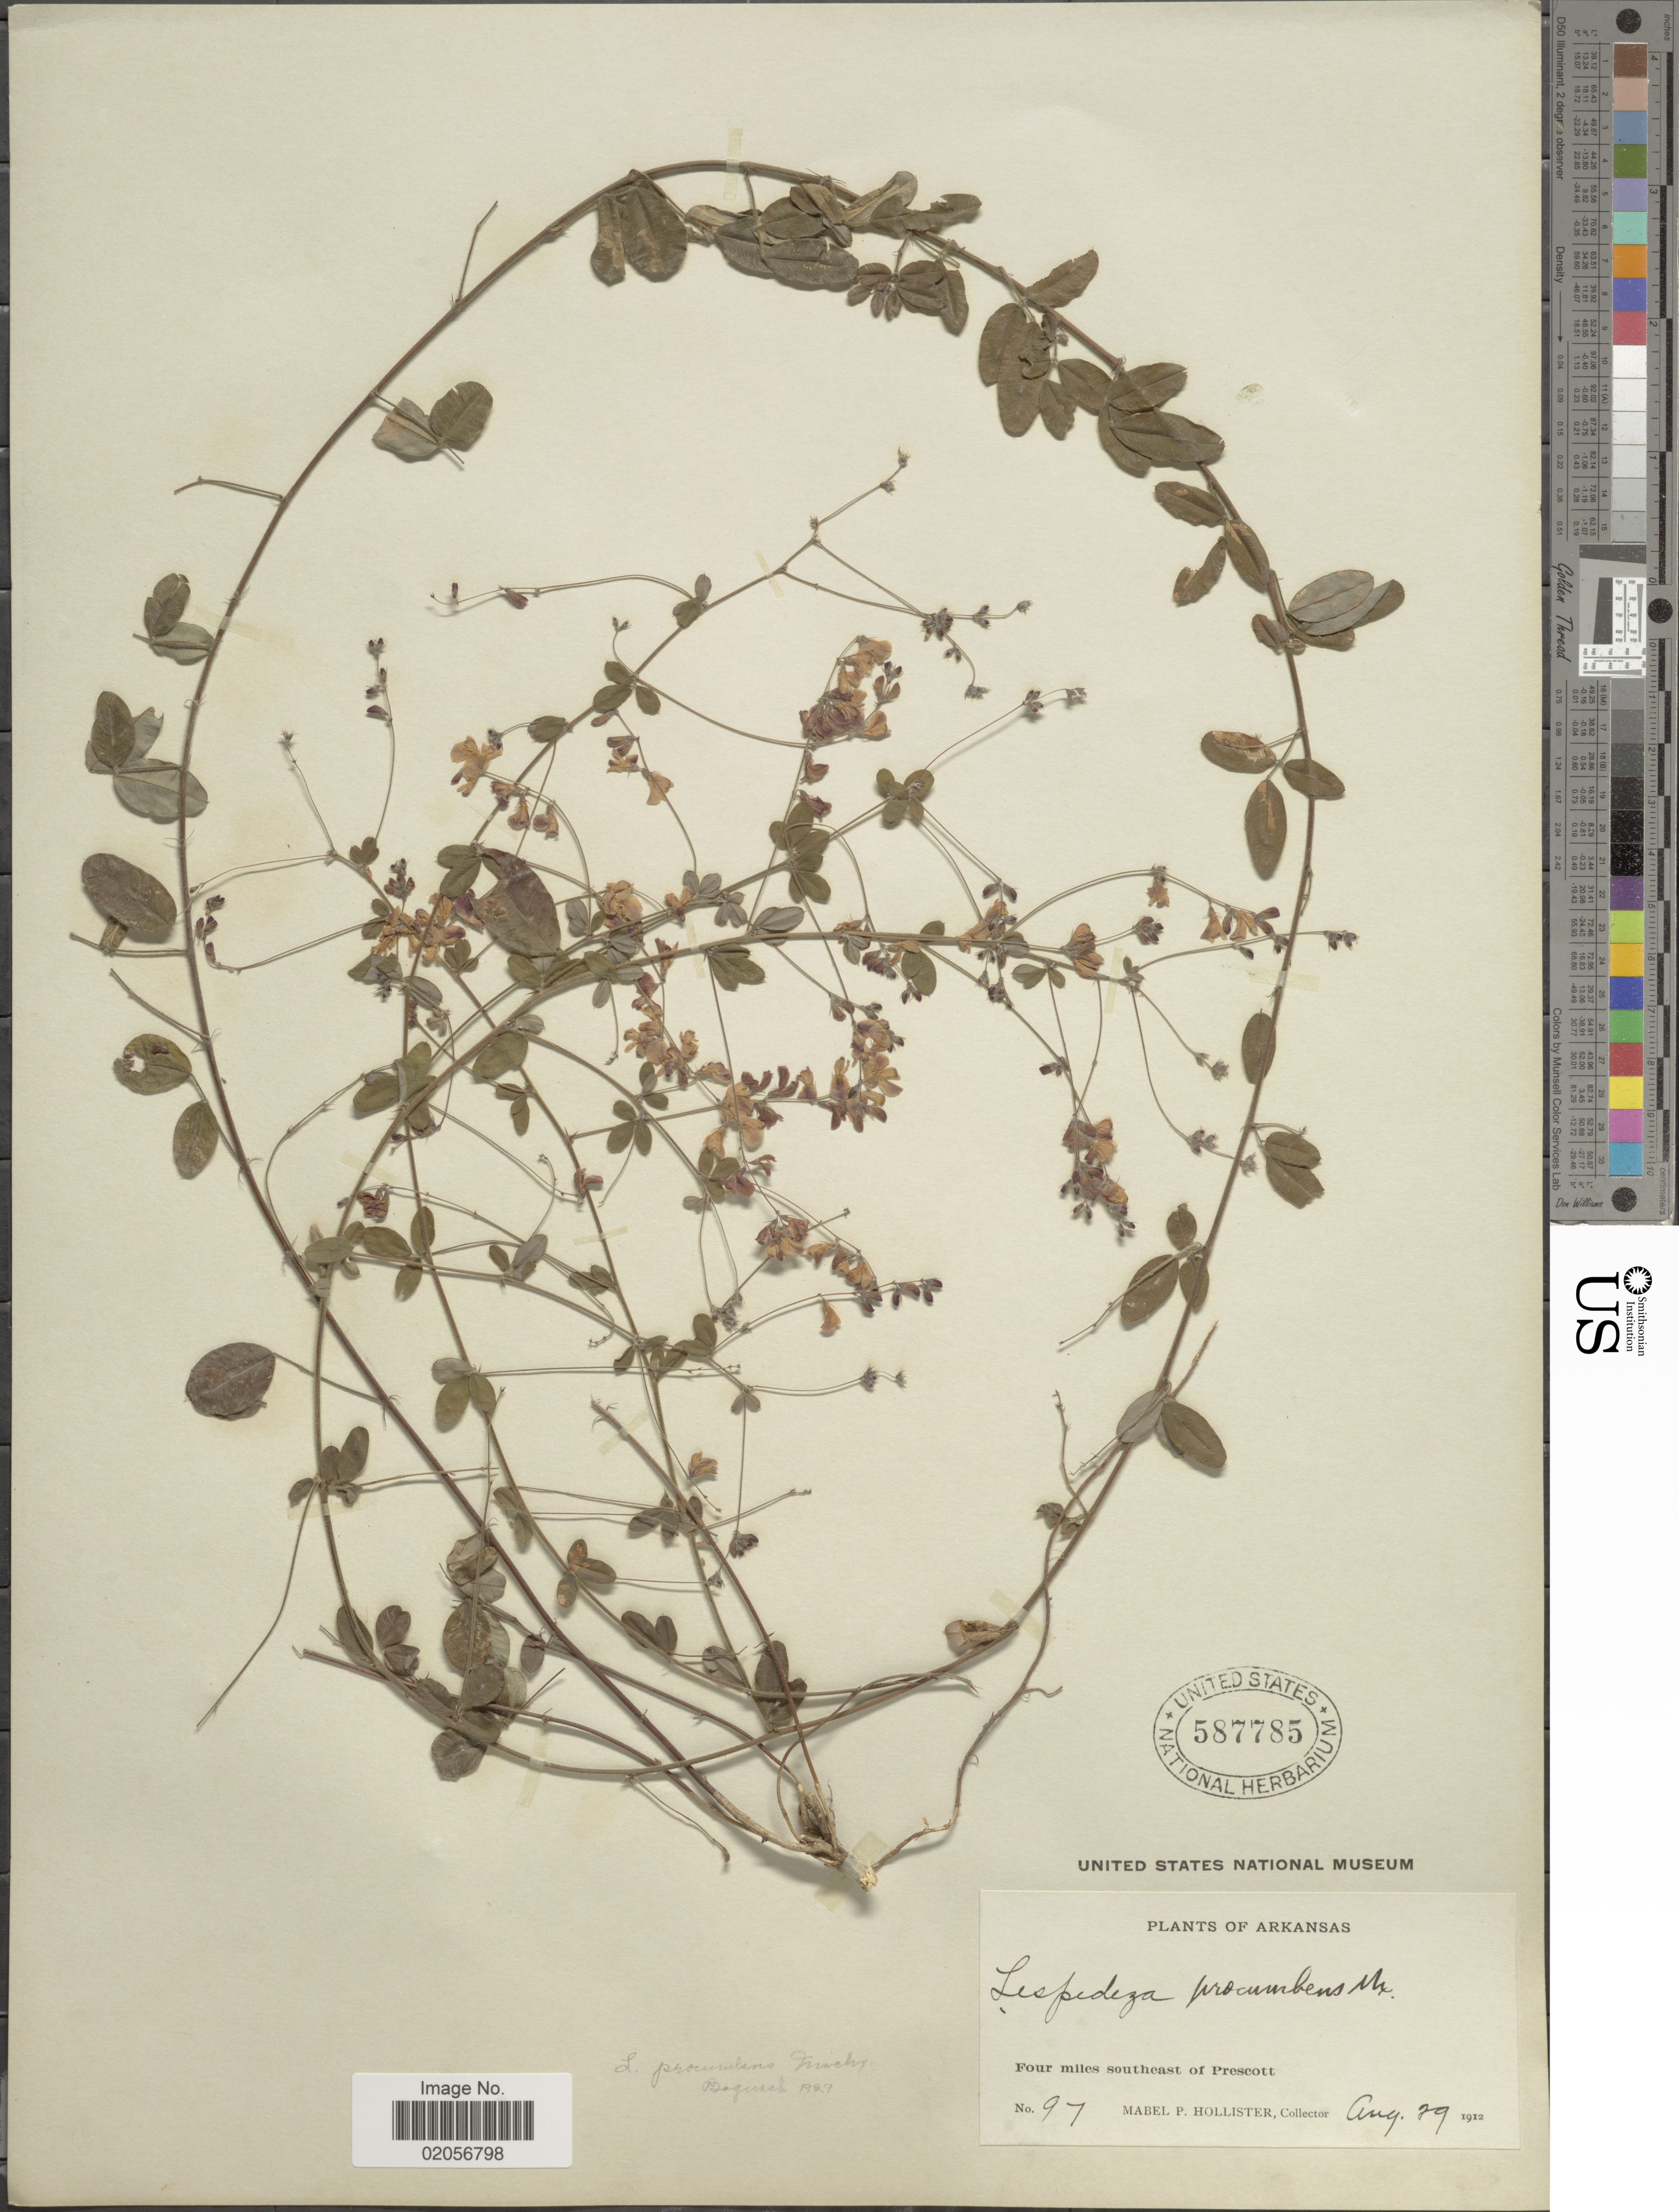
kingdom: Plantae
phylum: Tracheophyta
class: Magnoliopsida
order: Fabales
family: Fabaceae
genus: Lespedeza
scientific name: Lespedeza procumbens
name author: Michx.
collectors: M. Hollister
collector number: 97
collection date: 1912-08-29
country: United States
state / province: Arkansas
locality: Four miles southeast of Prescott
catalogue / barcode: US 587785